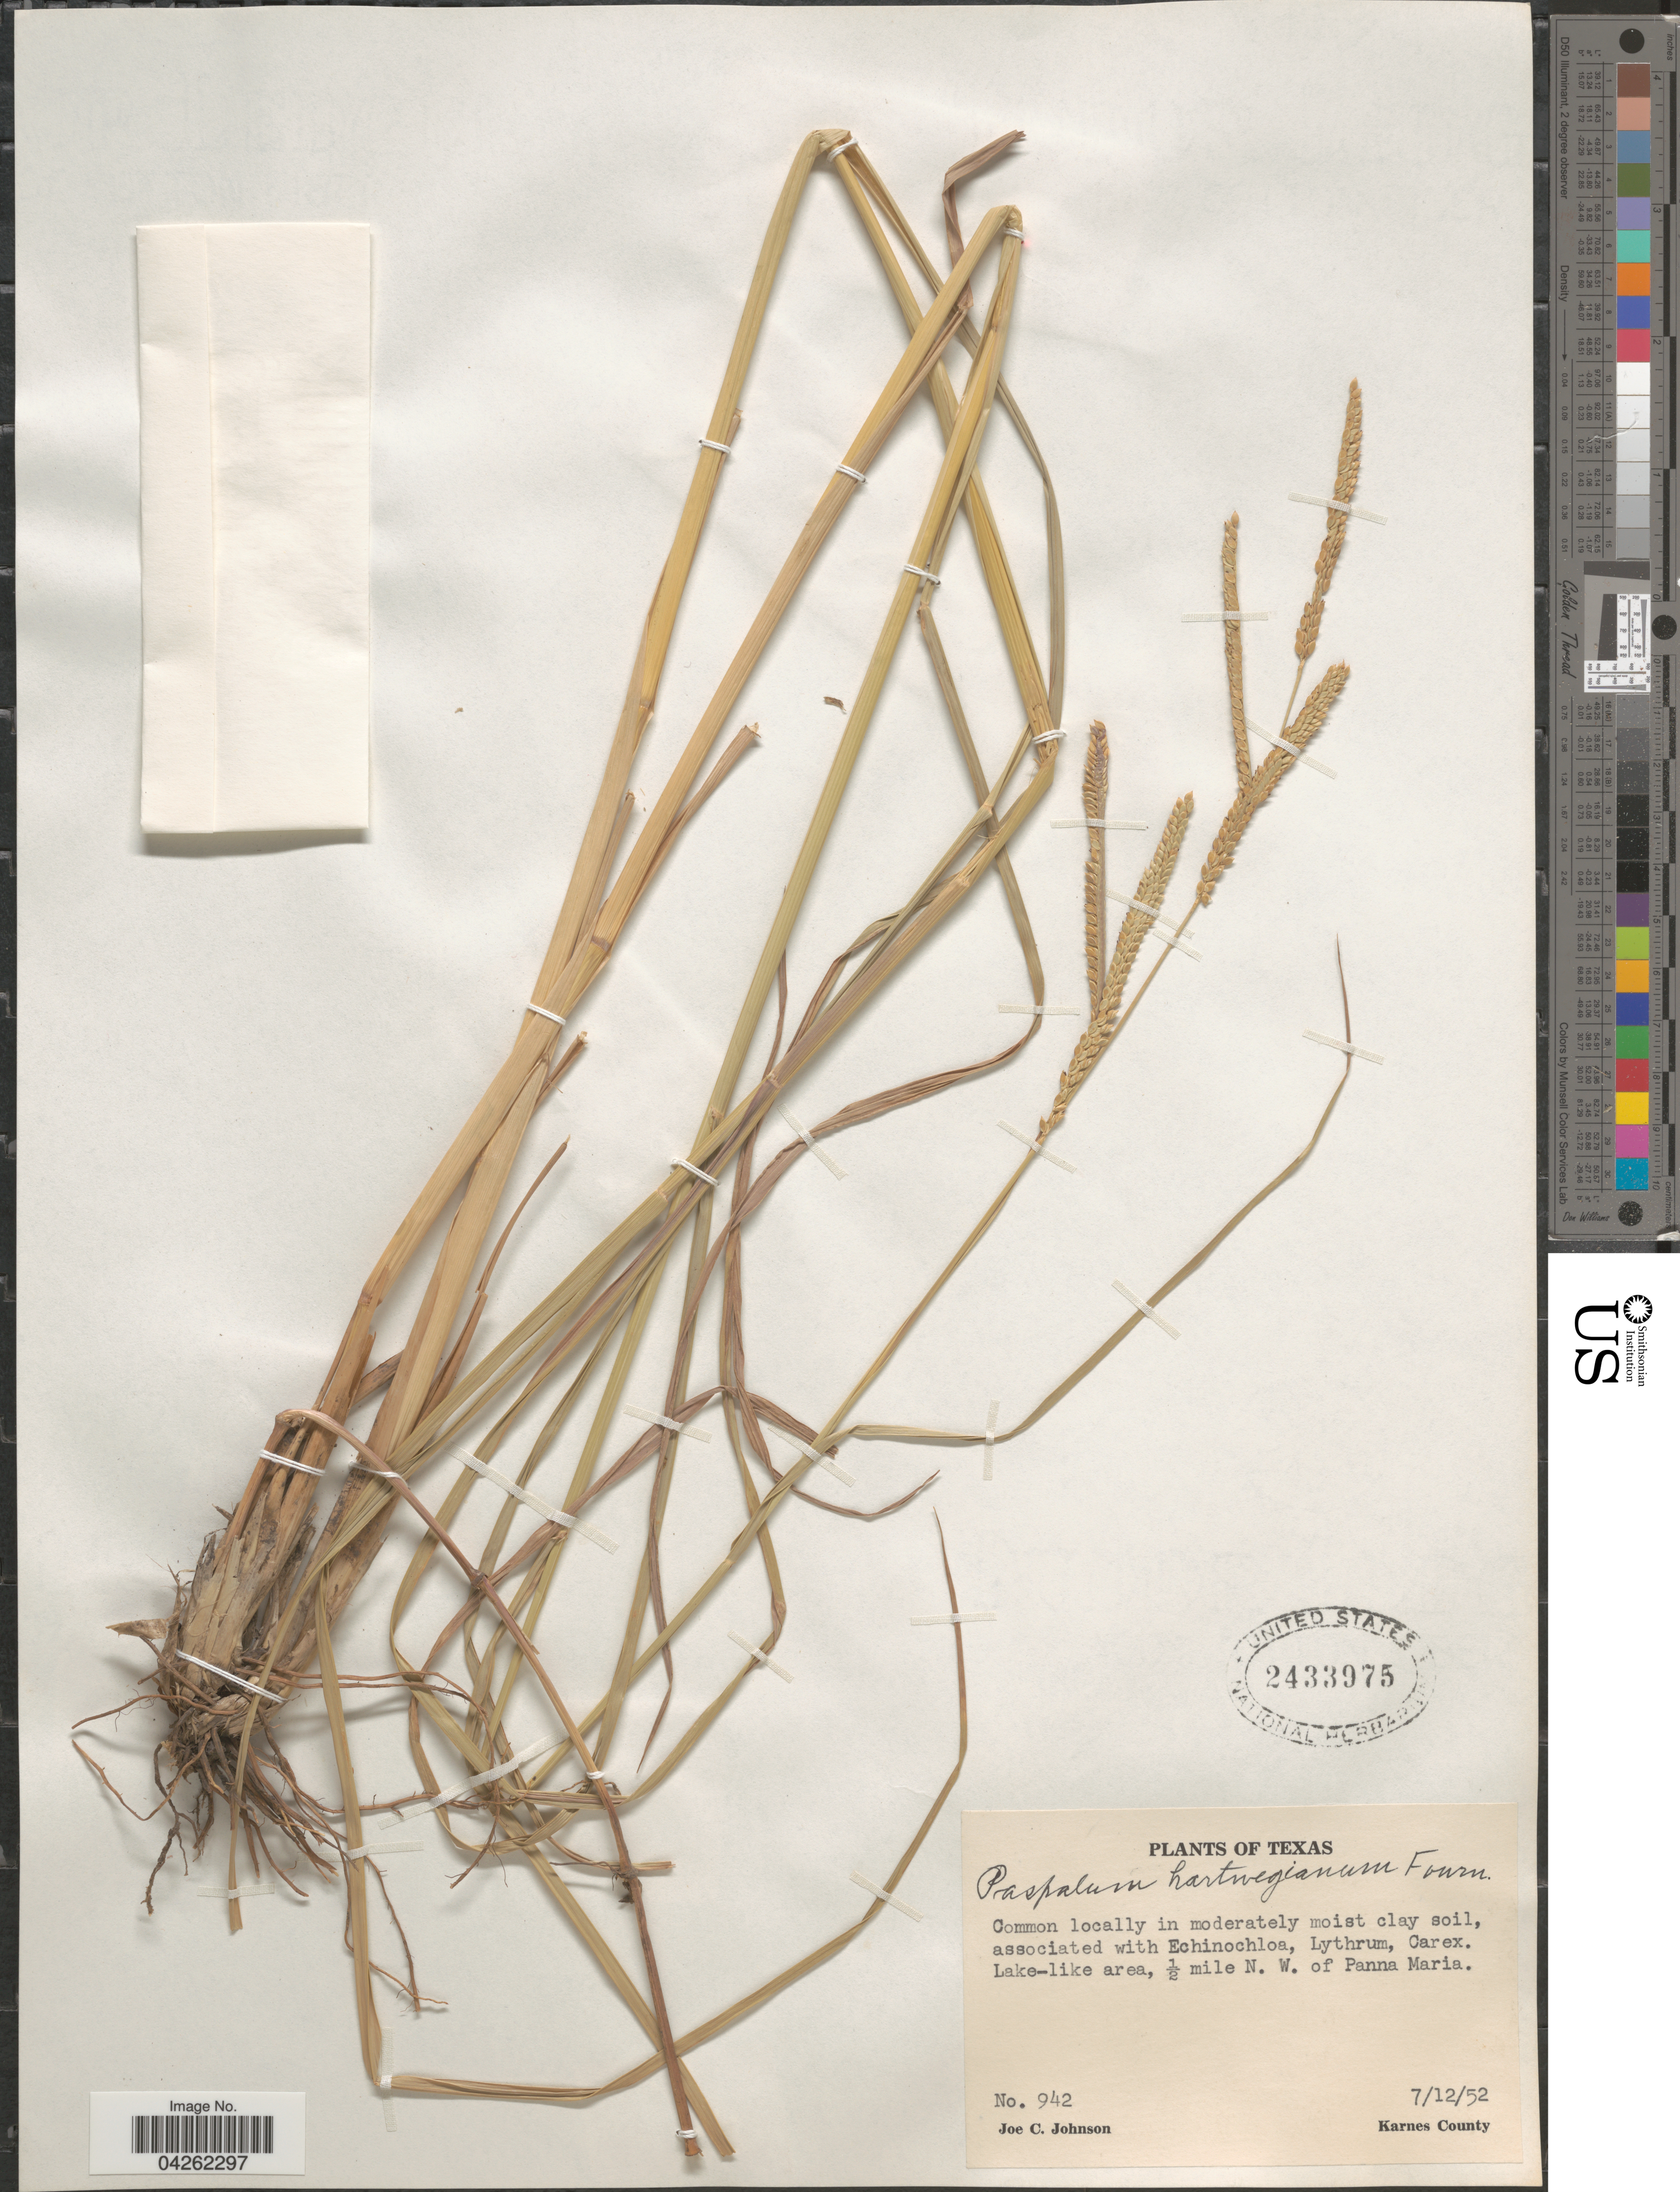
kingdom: Plantae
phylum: Tracheophyta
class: Liliopsida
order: Poales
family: Poaceae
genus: Paspalum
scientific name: Paspalum hartwegianum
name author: E. Fourn.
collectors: J. C. Johnson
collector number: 942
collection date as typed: Transcribed d/m/y: 12/7/52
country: United States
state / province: Texas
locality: Lake-like area, ½ mile N.W. of Panna Maria. Karnes County.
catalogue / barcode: US 2433975